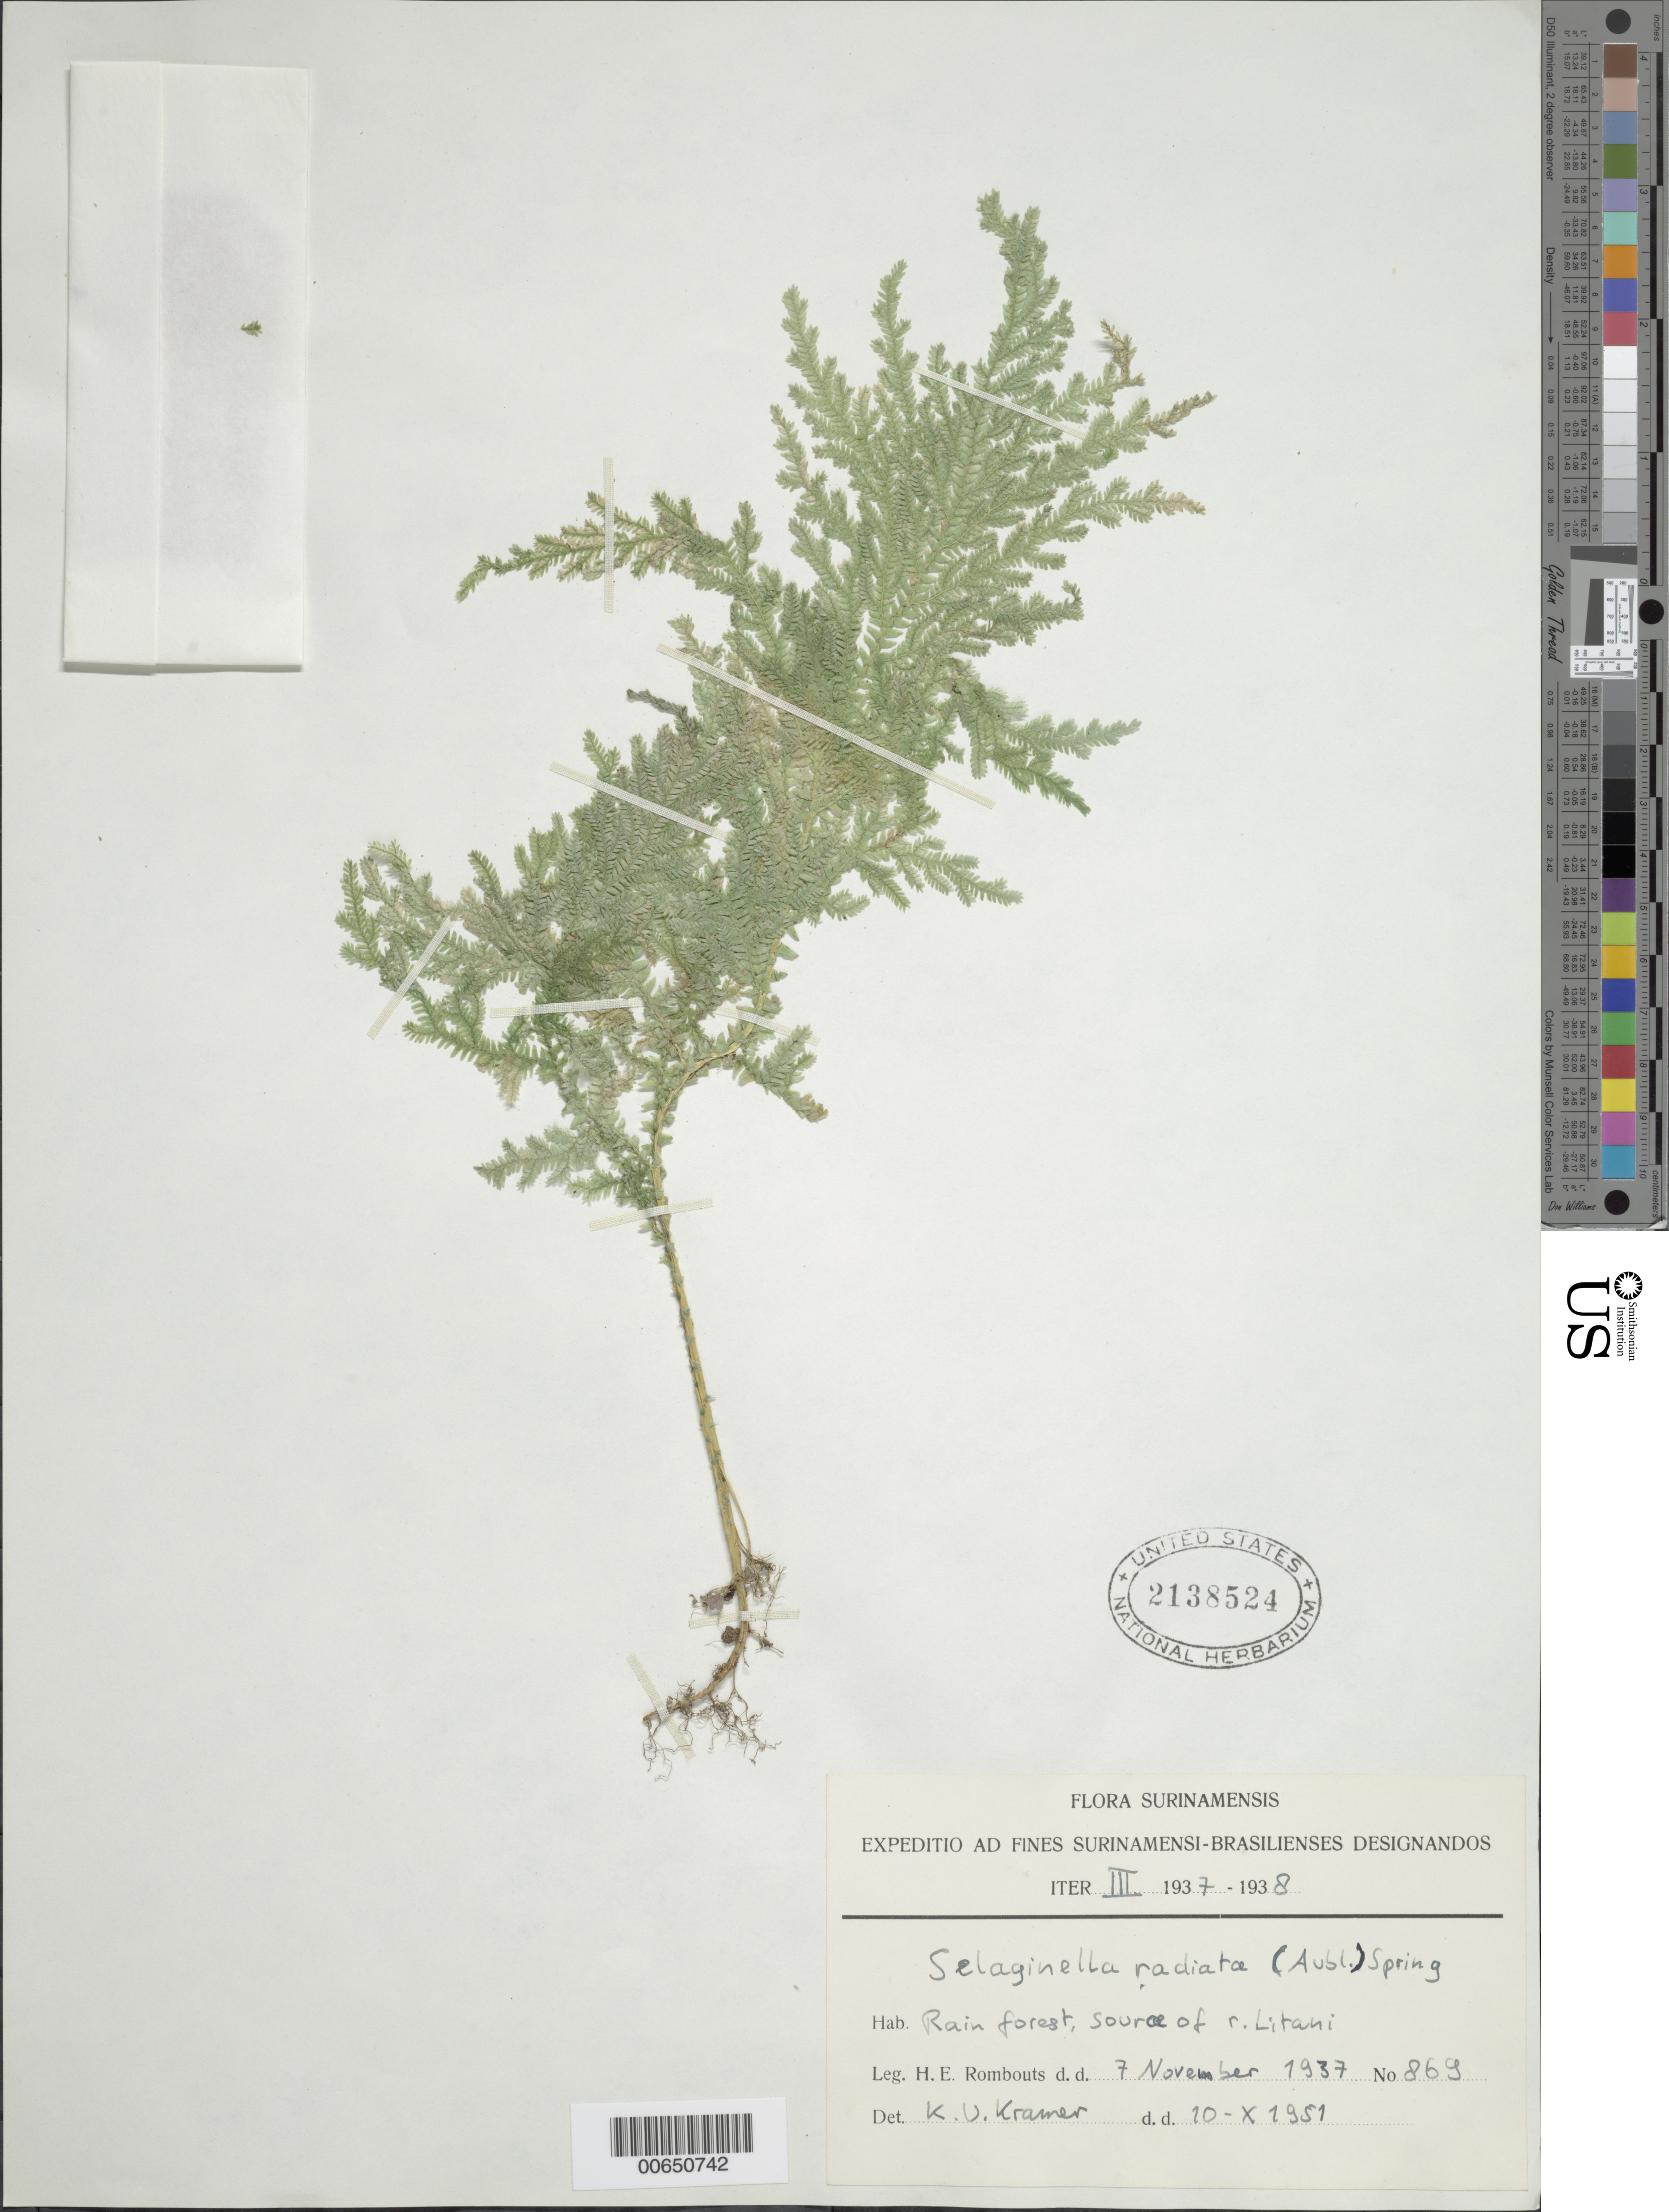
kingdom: Plantae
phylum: Tracheophyta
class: Lycopodiopsida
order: Selaginellales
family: Selaginellaceae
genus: Selaginella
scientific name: Selaginella radiata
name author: (Aubl.) Spring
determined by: Kramer, K. U.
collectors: H. Rombouts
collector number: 869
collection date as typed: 7-Nov-37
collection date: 1937-11-07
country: Suriname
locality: Litani R., at source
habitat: Rainforest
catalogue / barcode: US 2138524